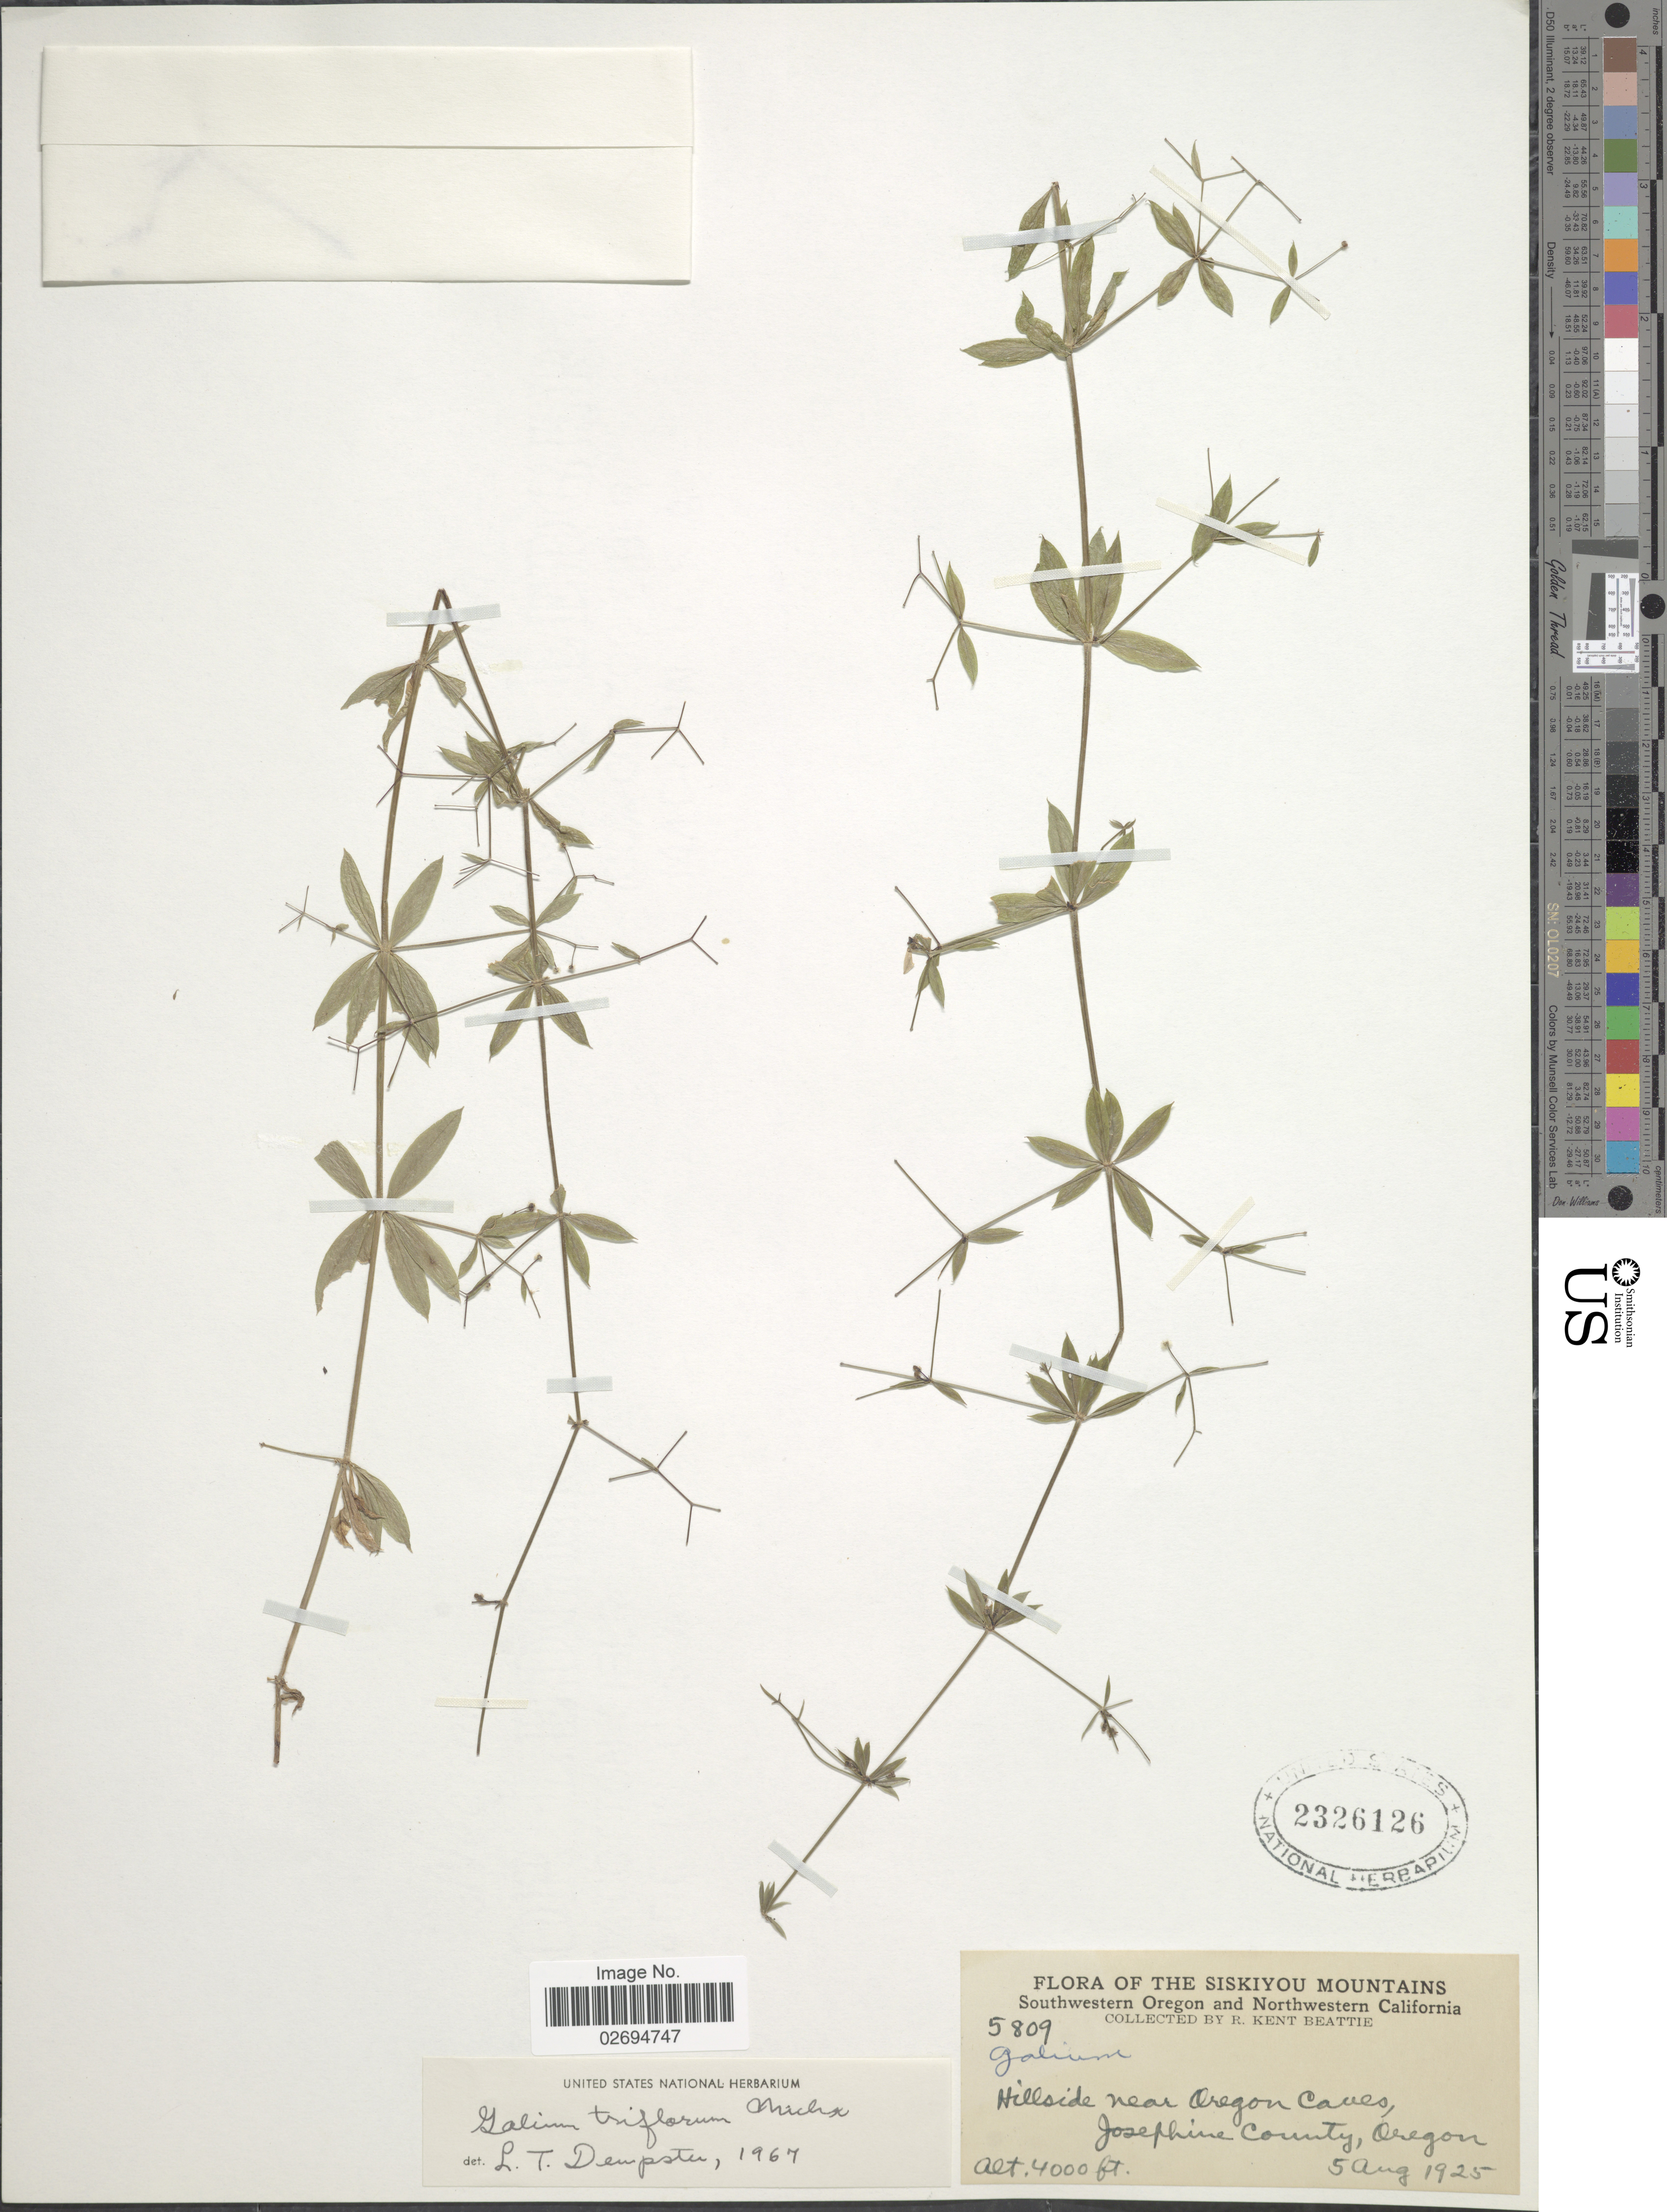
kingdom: Plantae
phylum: Tracheophyta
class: Magnoliopsida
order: Gentianales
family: Rubiaceae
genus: Galium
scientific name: Galium triflorum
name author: Michx.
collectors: R. K. Beattie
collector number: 5809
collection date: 1925-08-05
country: United States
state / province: Oregon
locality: The Siskiyou Mountains, Southwestern Oregon and Northwestern California, Hillside near Oregon Caves, Josephine County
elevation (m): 1219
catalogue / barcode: US 2326126